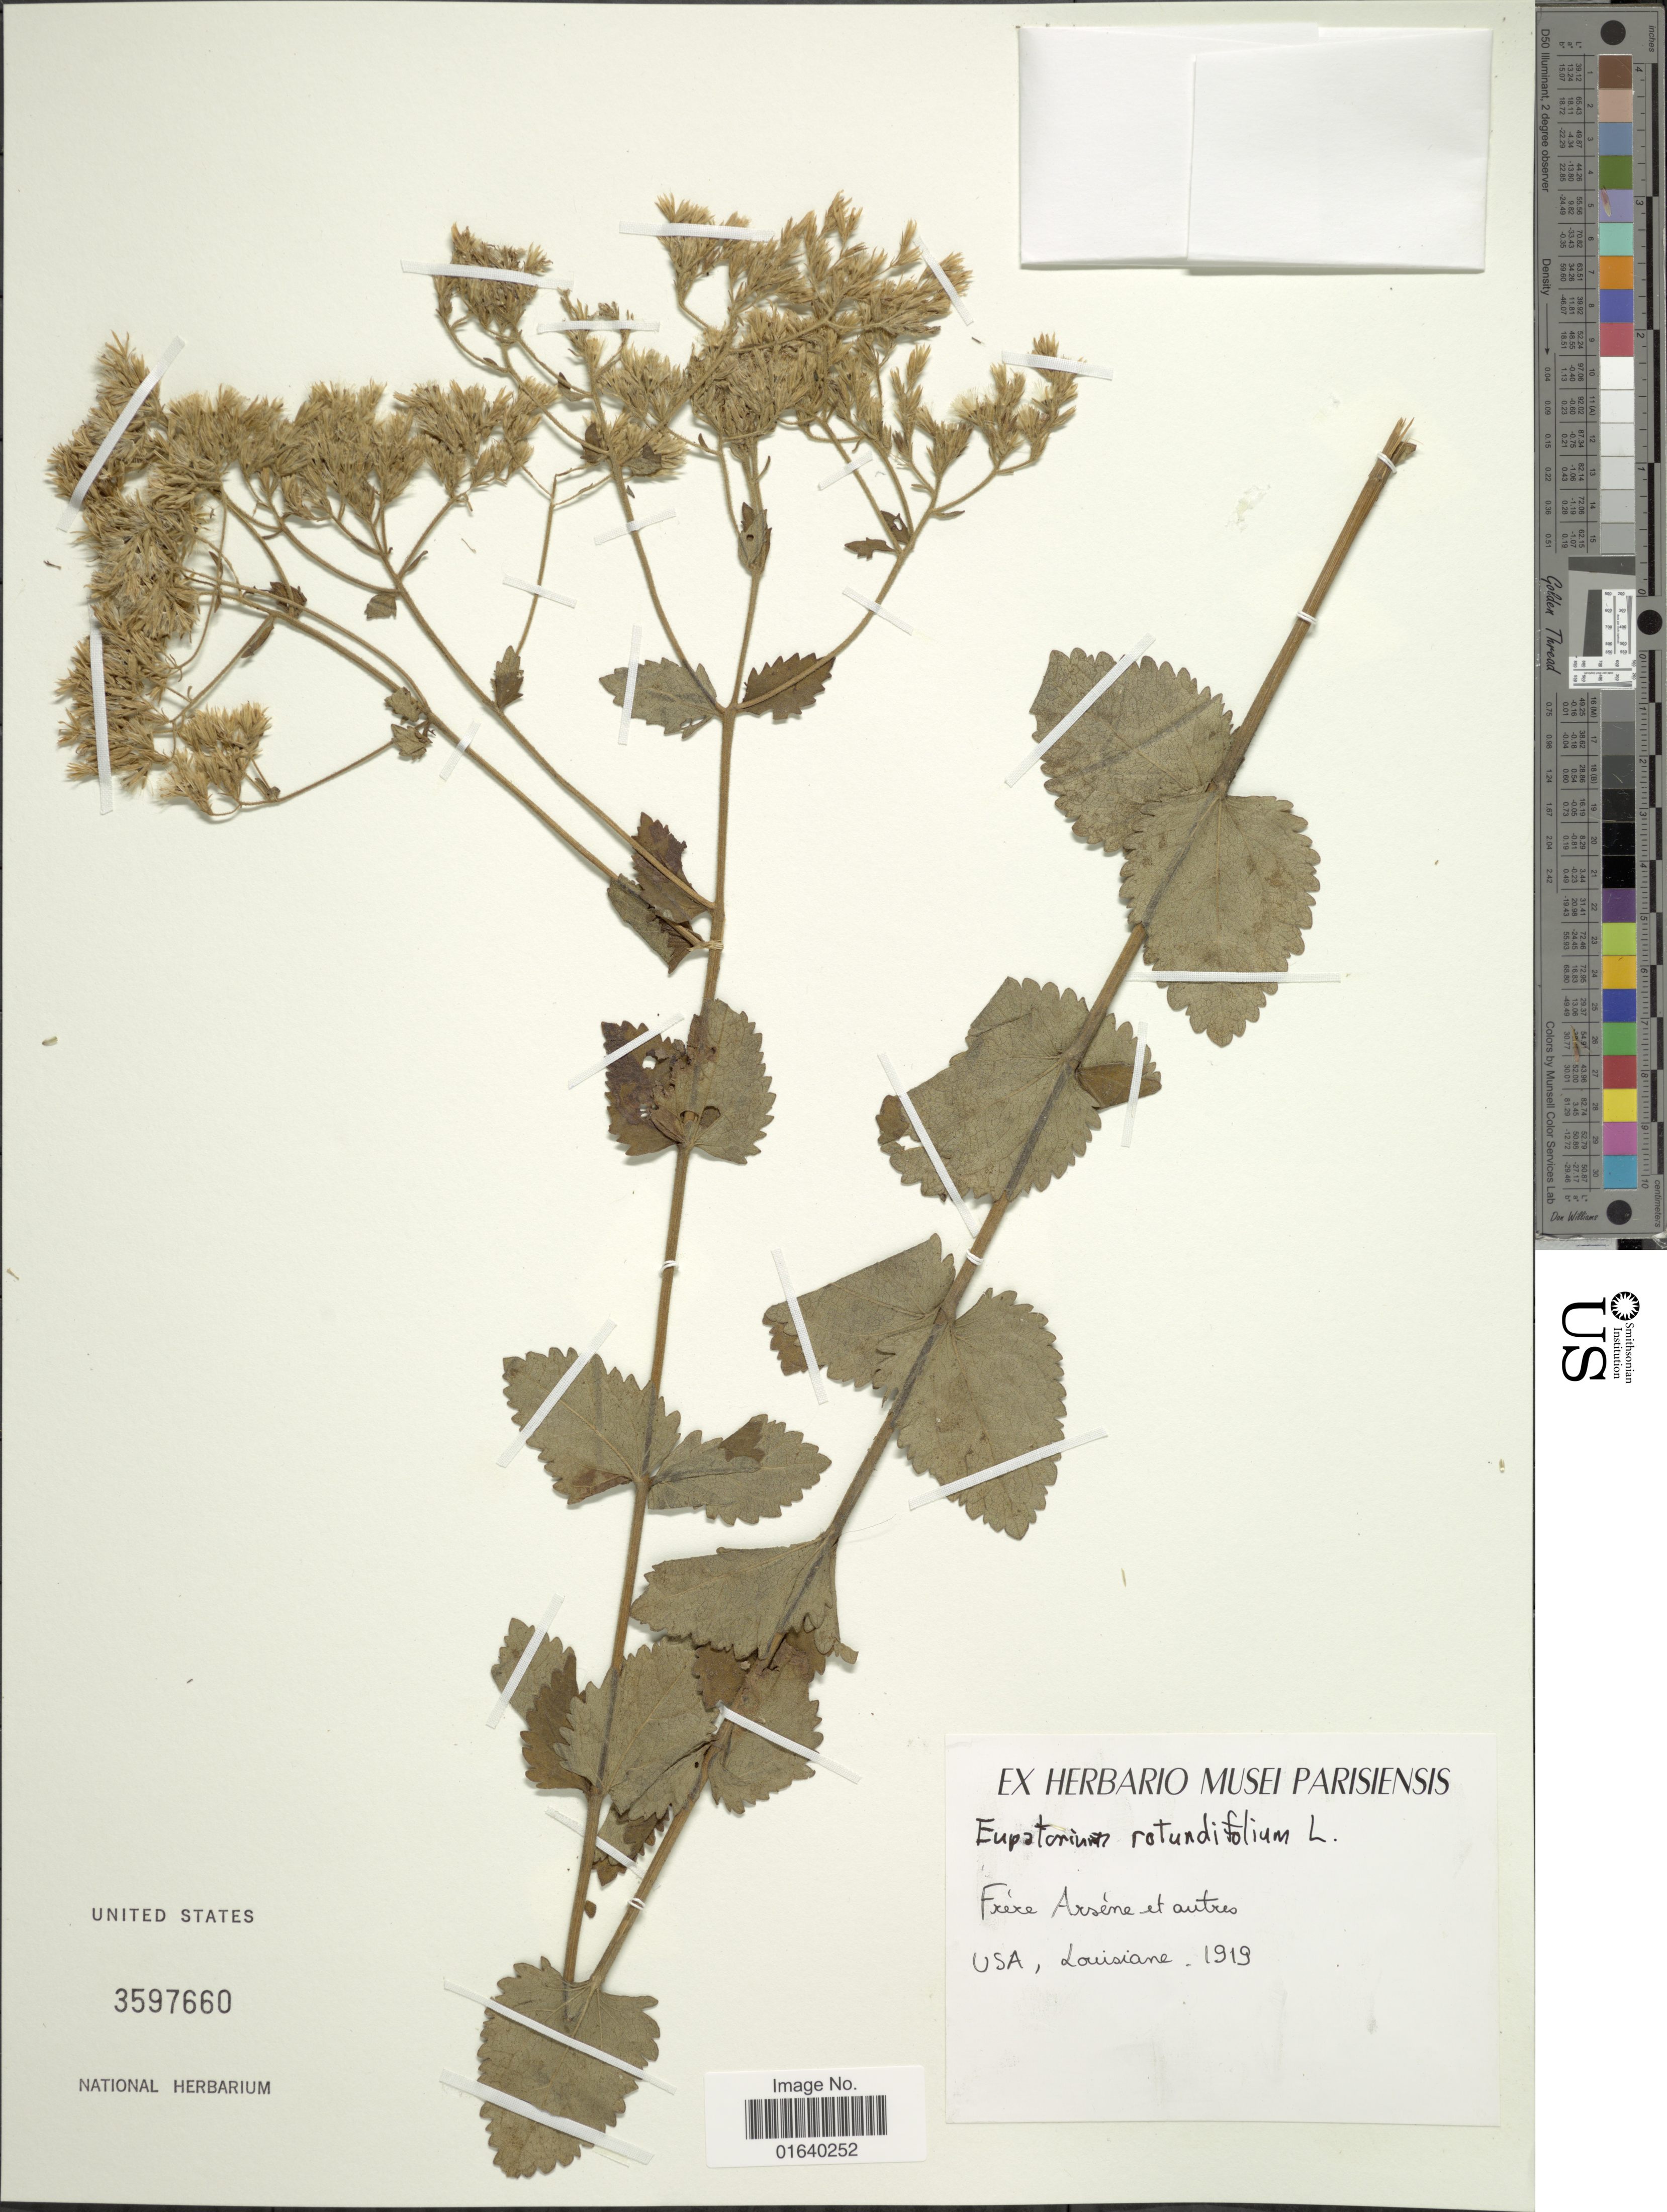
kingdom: Plantae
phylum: Tracheophyta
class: Magnoliopsida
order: Asterales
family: Asteraceae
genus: Eupatorium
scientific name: Eupatorium rotundifolium var. ovatum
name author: (Bigelow) J.D. Montgom. & Fairbrothers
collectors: F. Arsène & et al.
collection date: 1919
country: United States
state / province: Louisiana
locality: Fréxe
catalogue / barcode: US 3597660